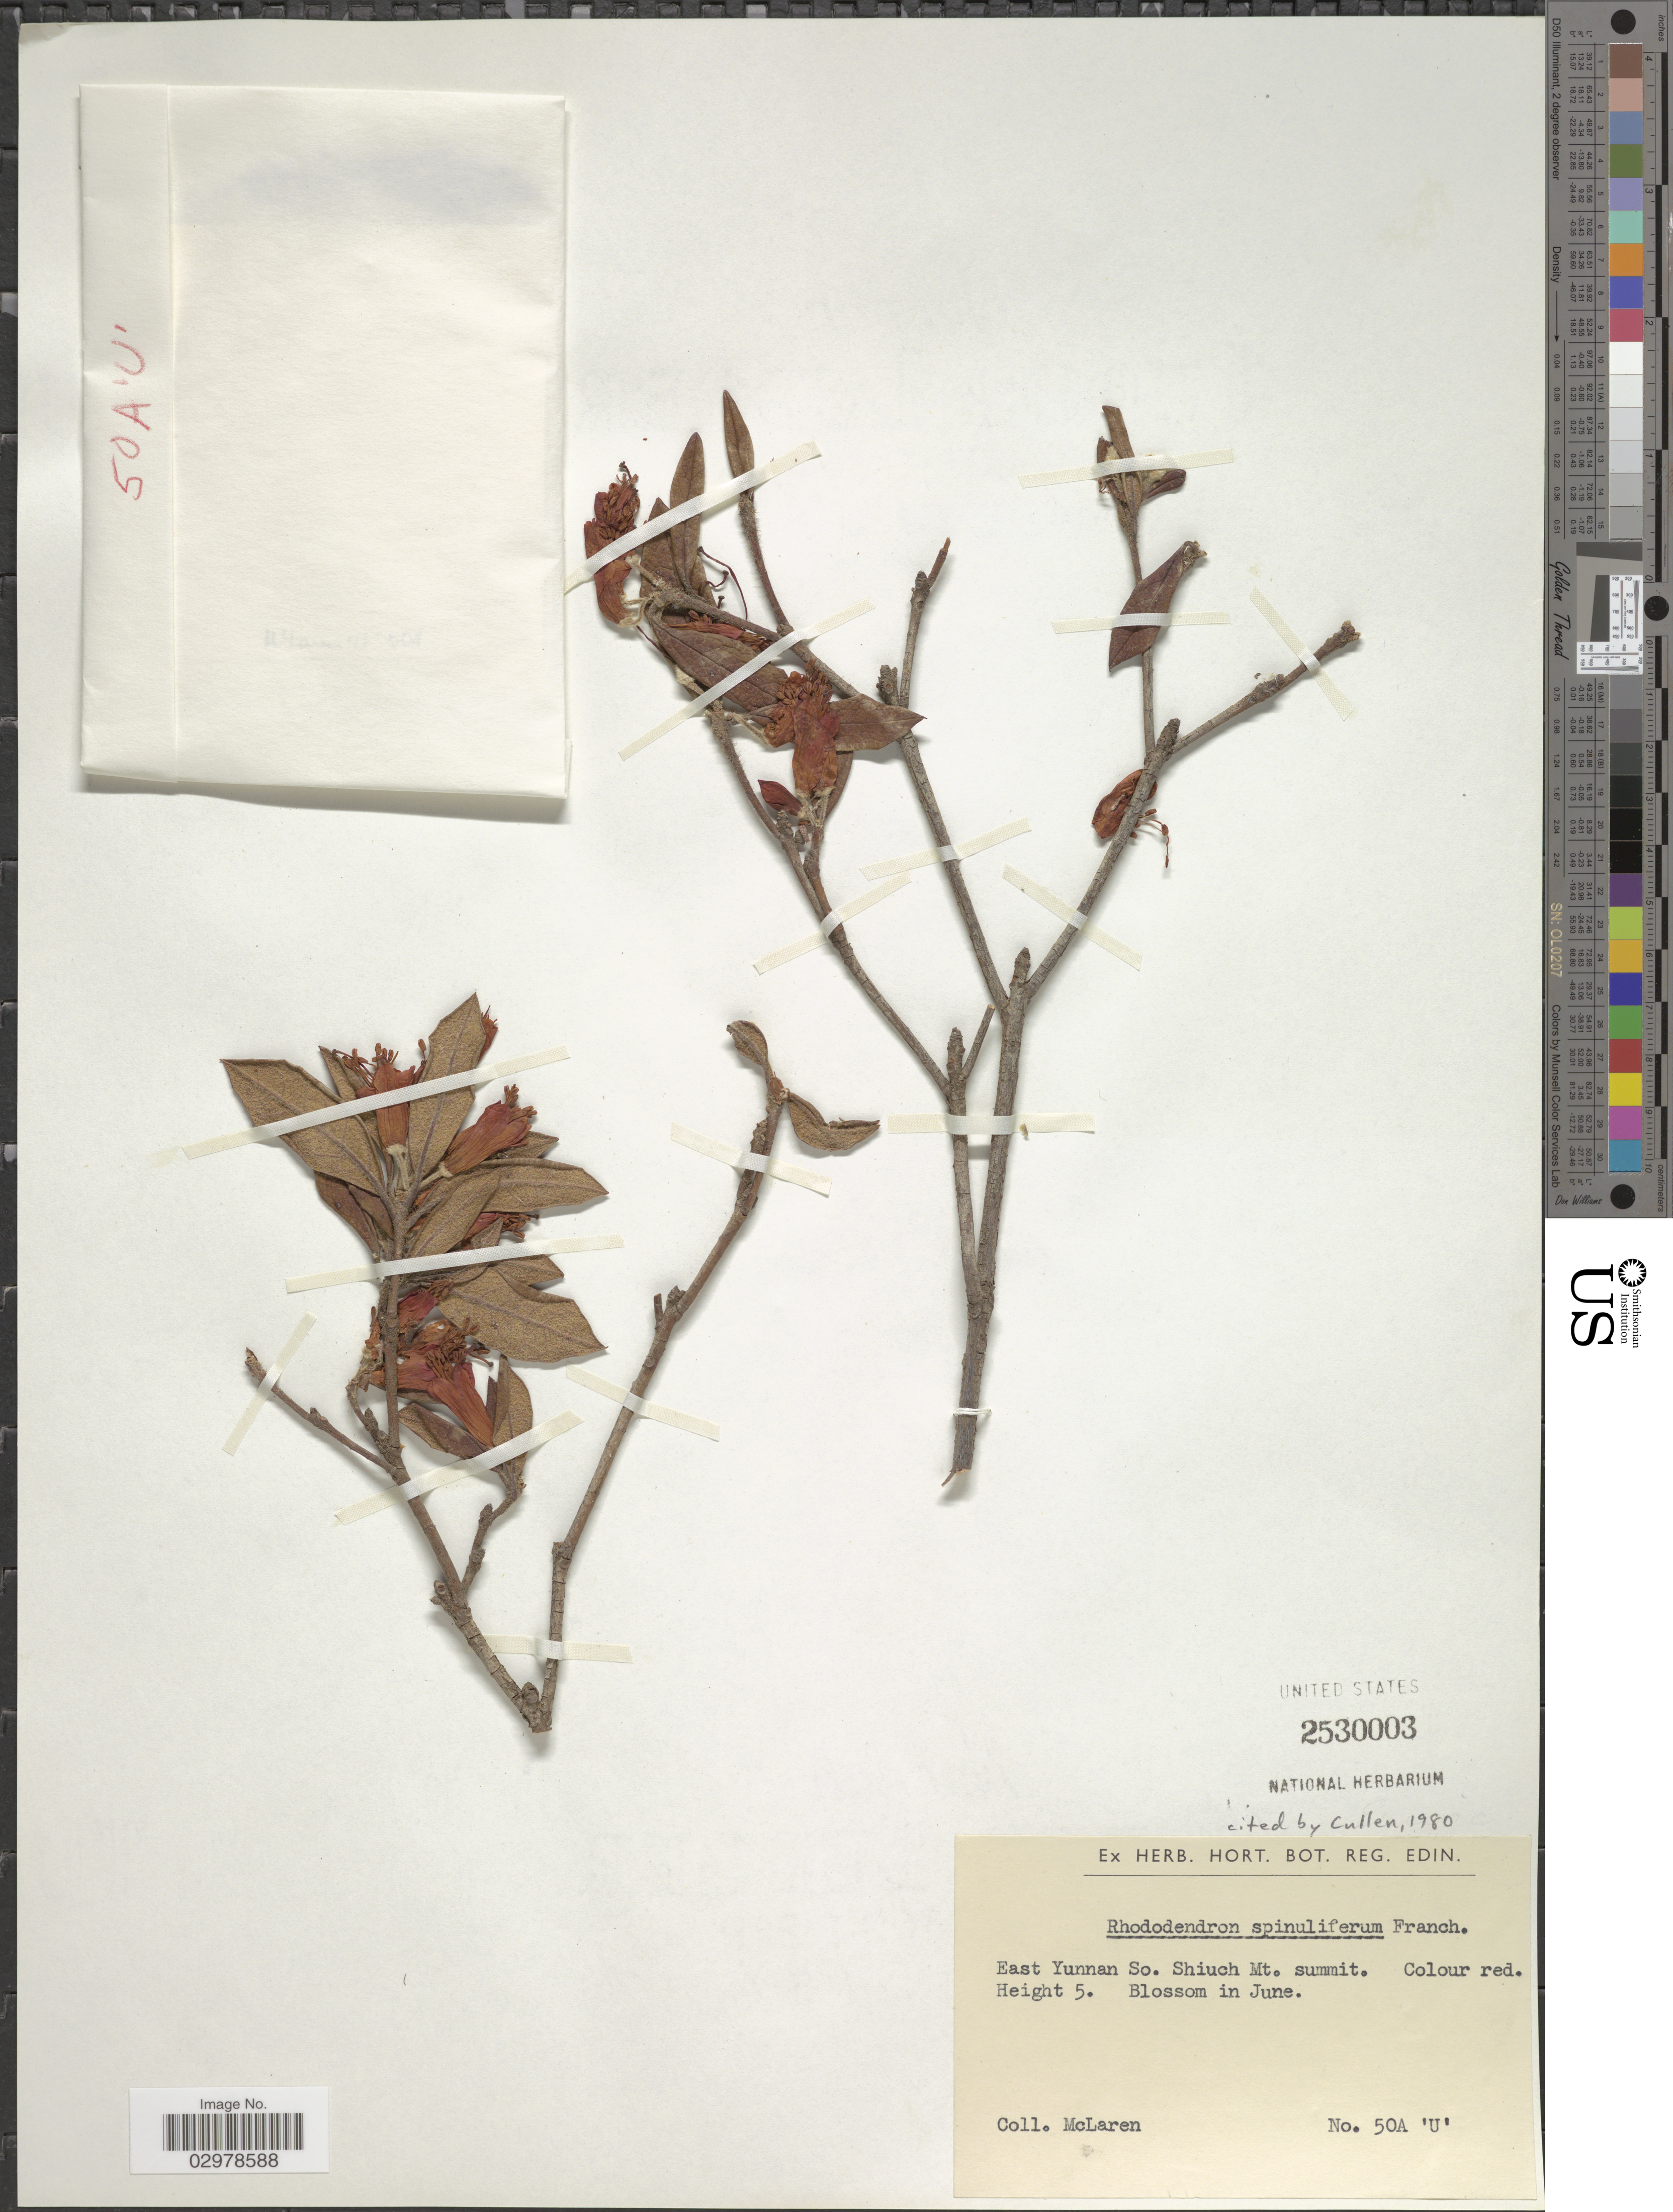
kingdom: Plantae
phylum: Tracheophyta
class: Magnoliopsida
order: Ericales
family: Ericaceae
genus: Rhododendron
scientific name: Rhododendron spinuliferum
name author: Franch.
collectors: McLaren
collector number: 50A 'U'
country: China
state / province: Yunnan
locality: East Yunnan, So. Shuich Mt. summit.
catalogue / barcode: US 2530003